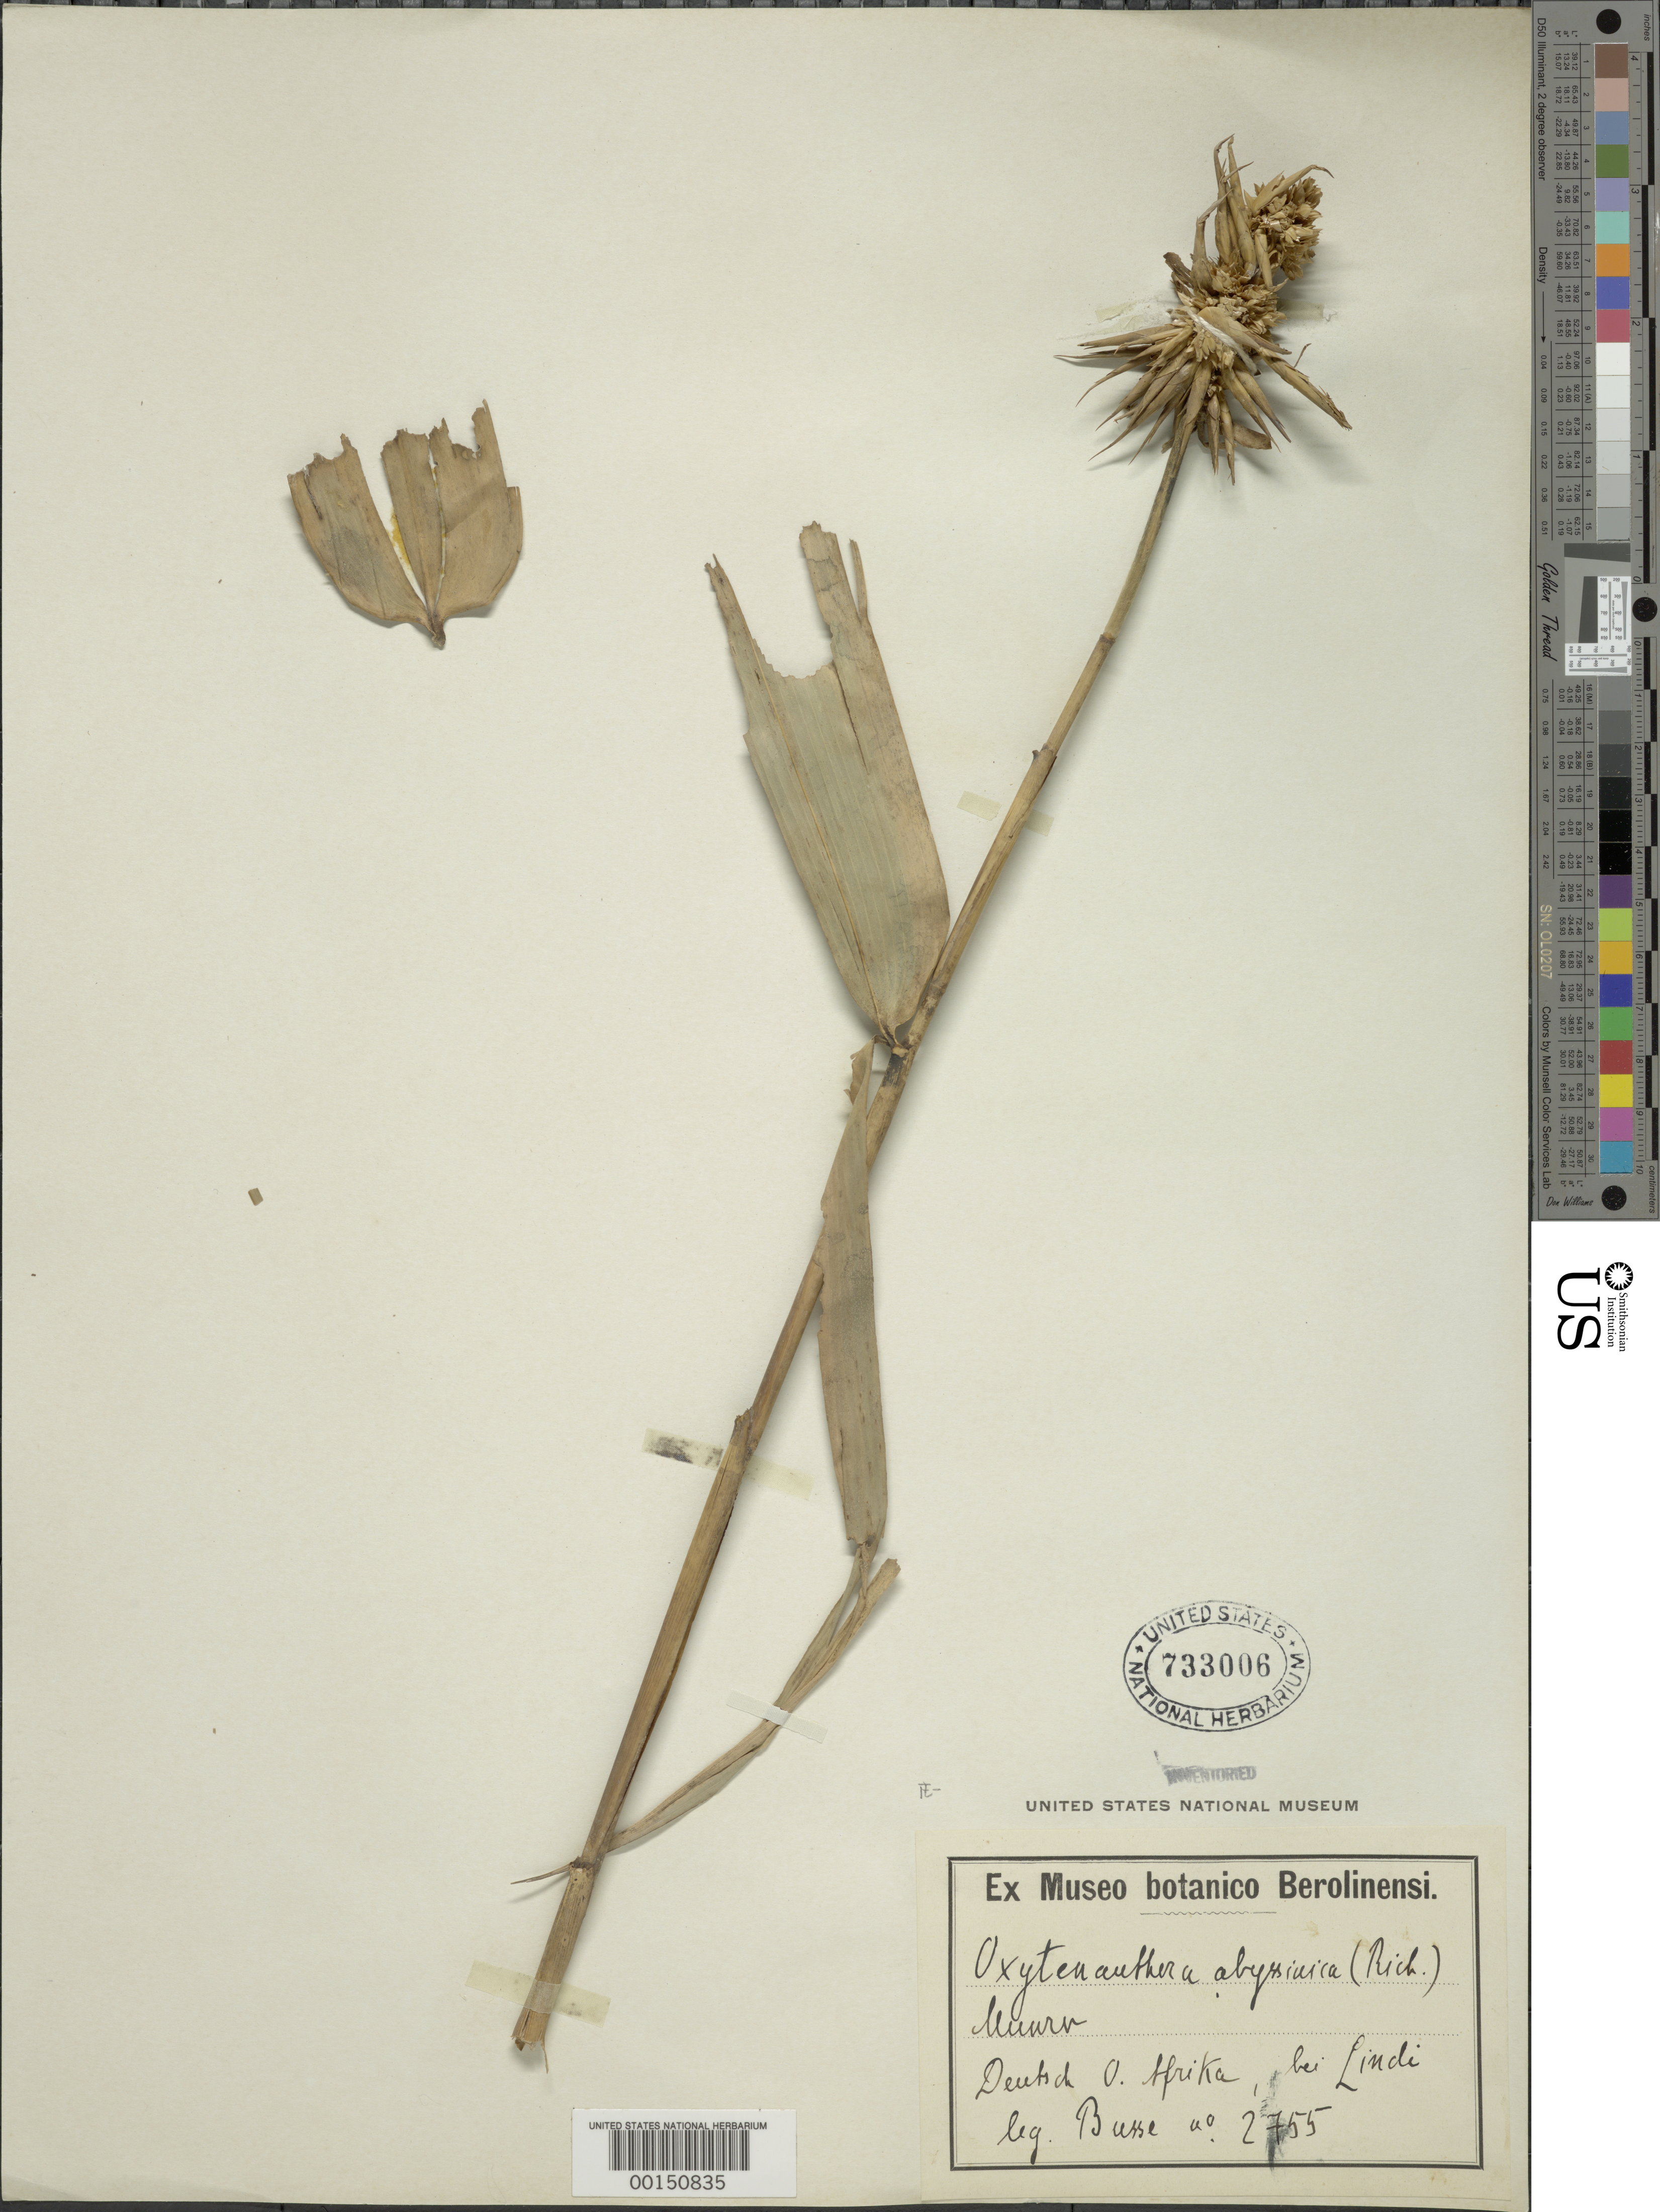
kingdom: Plantae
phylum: Tracheophyta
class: Liliopsida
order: Poales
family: Poaceae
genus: Oxytenanthera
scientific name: Oxytenanthera abyssinica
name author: (A. Rich.) Munro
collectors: Busse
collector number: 2755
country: Tanzania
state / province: Lindi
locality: Deutsch O. Afrika, bei Lindi.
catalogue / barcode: US 733006